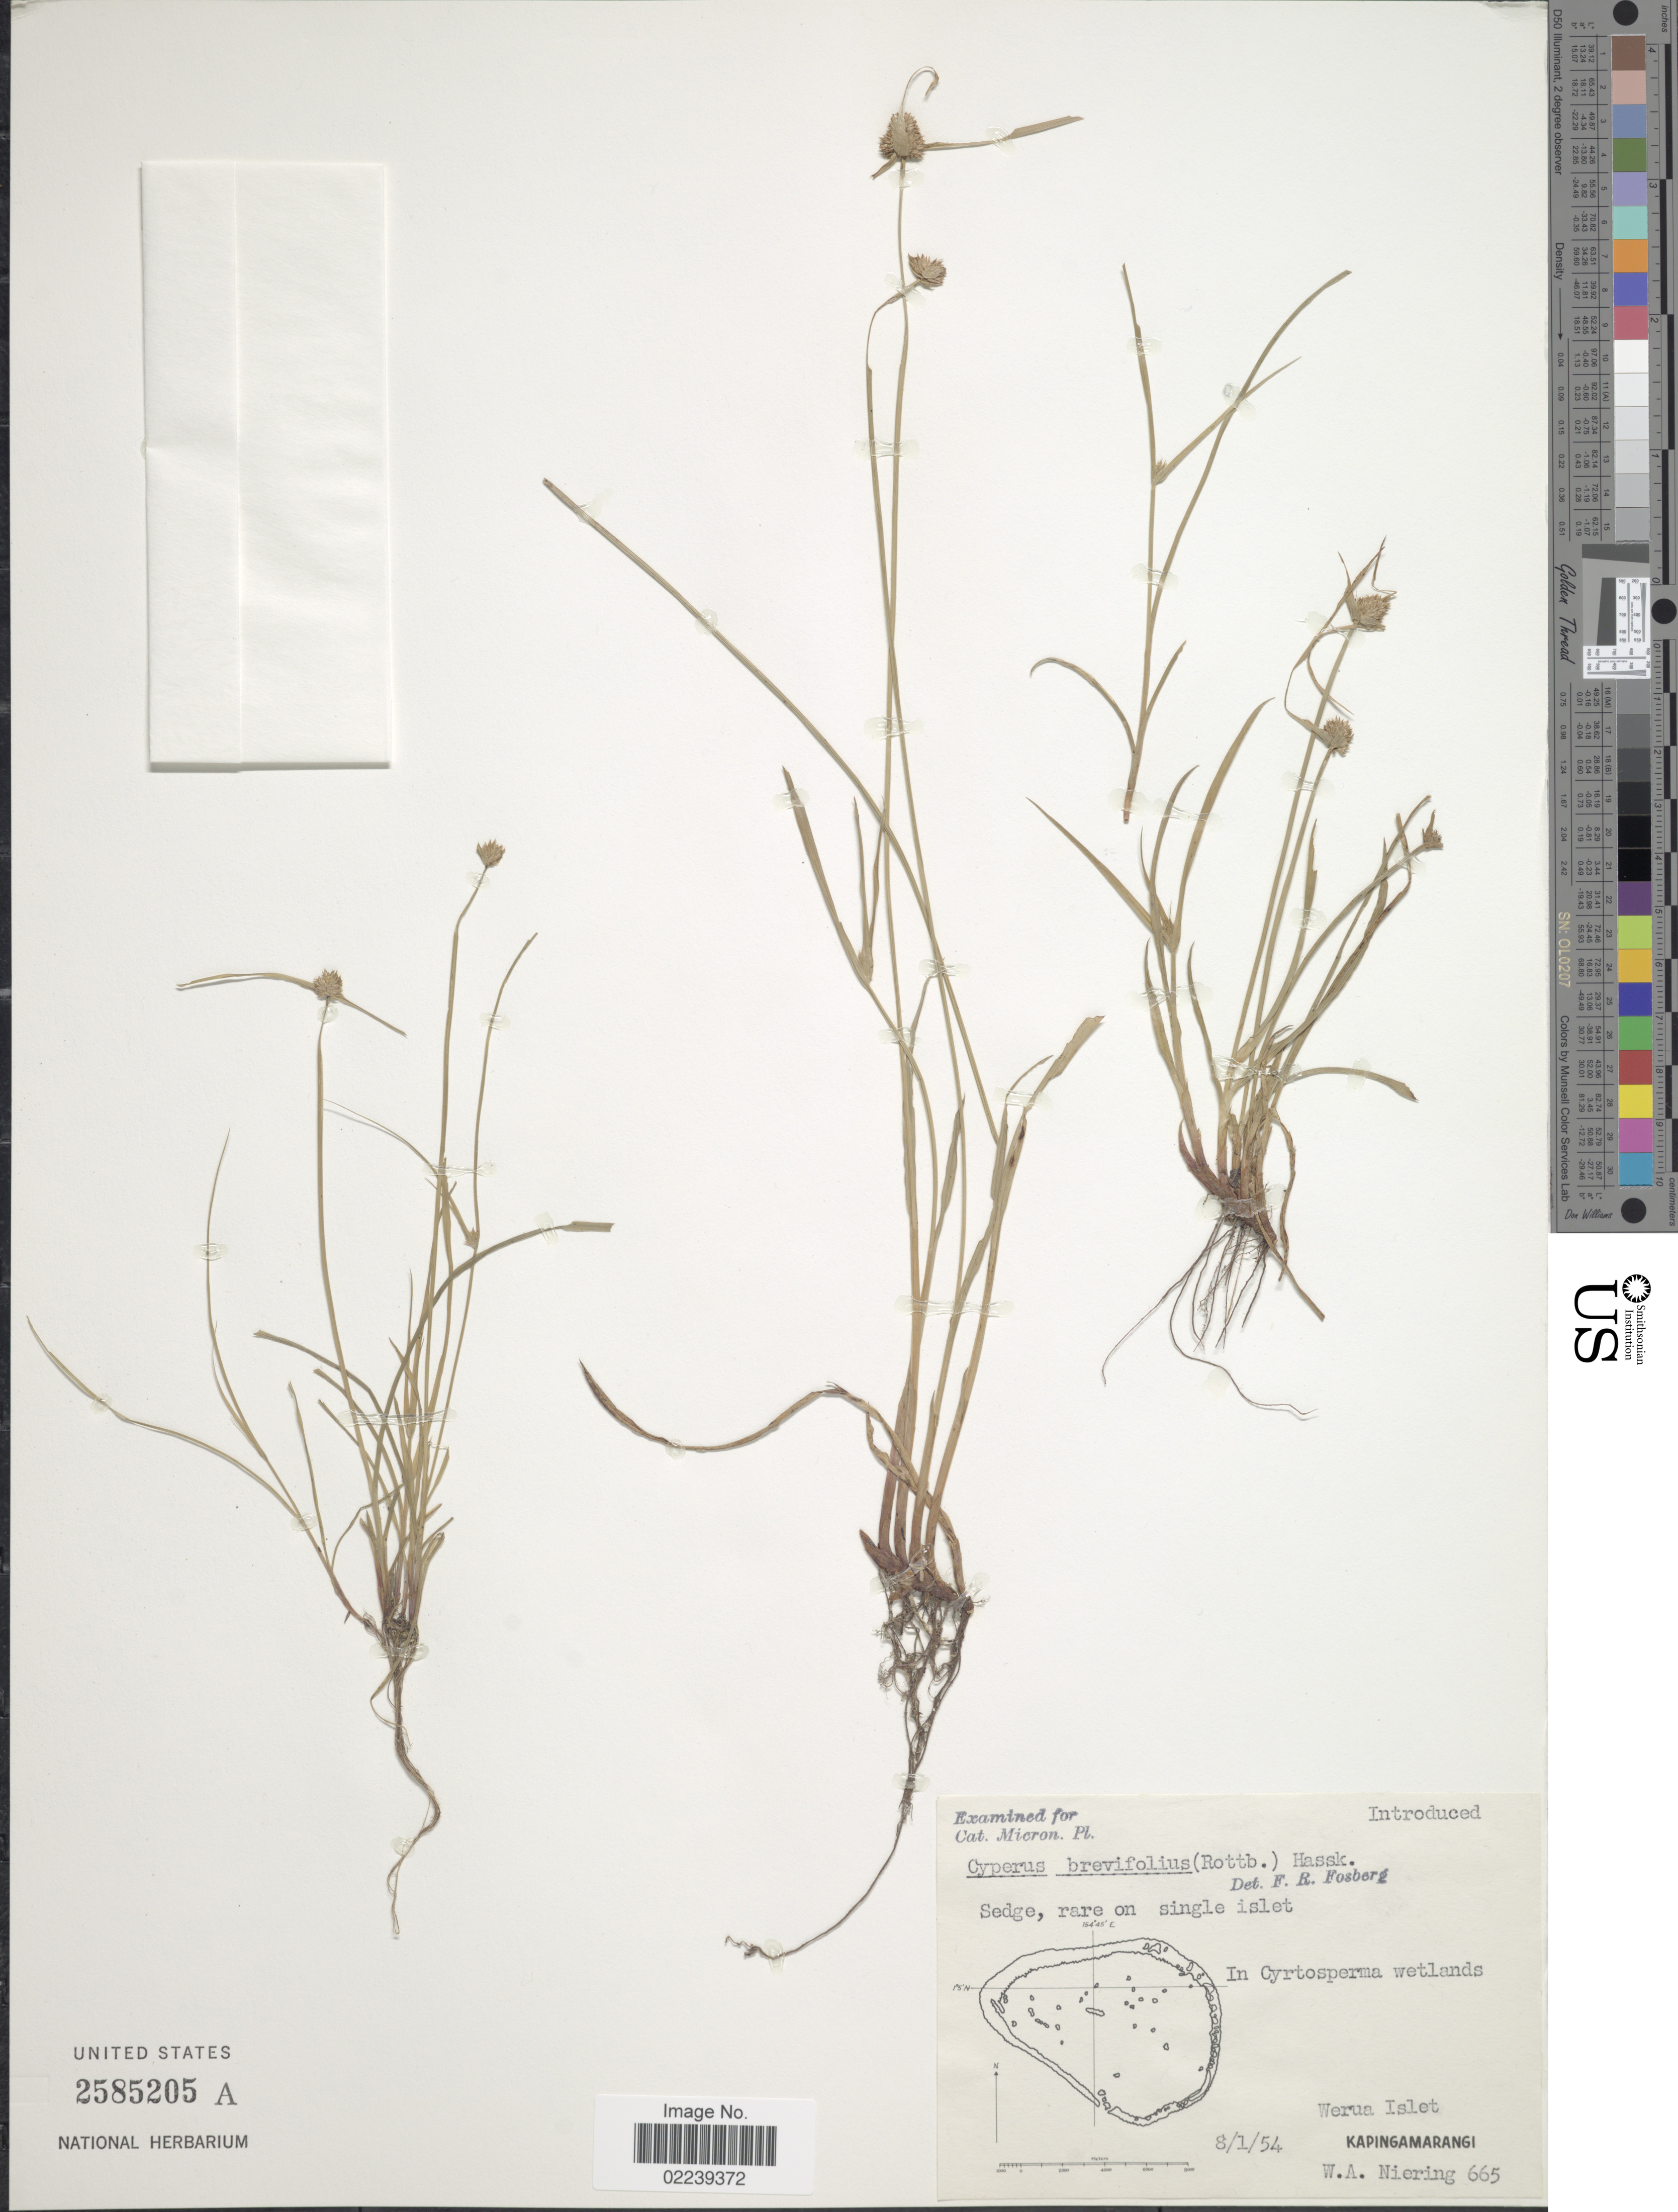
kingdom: Plantae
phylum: Tracheophyta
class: Liliopsida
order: Poales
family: Cyperaceae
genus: Cyperus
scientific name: Cyperus brevifolius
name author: (Rottb.) Hassk.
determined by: Strong, M. T., (US), Smithsonian Institution - National Museum of Natural History (UNITED STATES)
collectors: W. Niering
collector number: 665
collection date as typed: Transcribed d/m/y: 8/1/54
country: Micronesia, Federated States of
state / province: Pohnpei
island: Kapingamarangi Atoll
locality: Sedge, rare on single islet, In Cyrtosperma wetlands, Werua Islet, Kapingamarangi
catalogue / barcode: US 2585205A